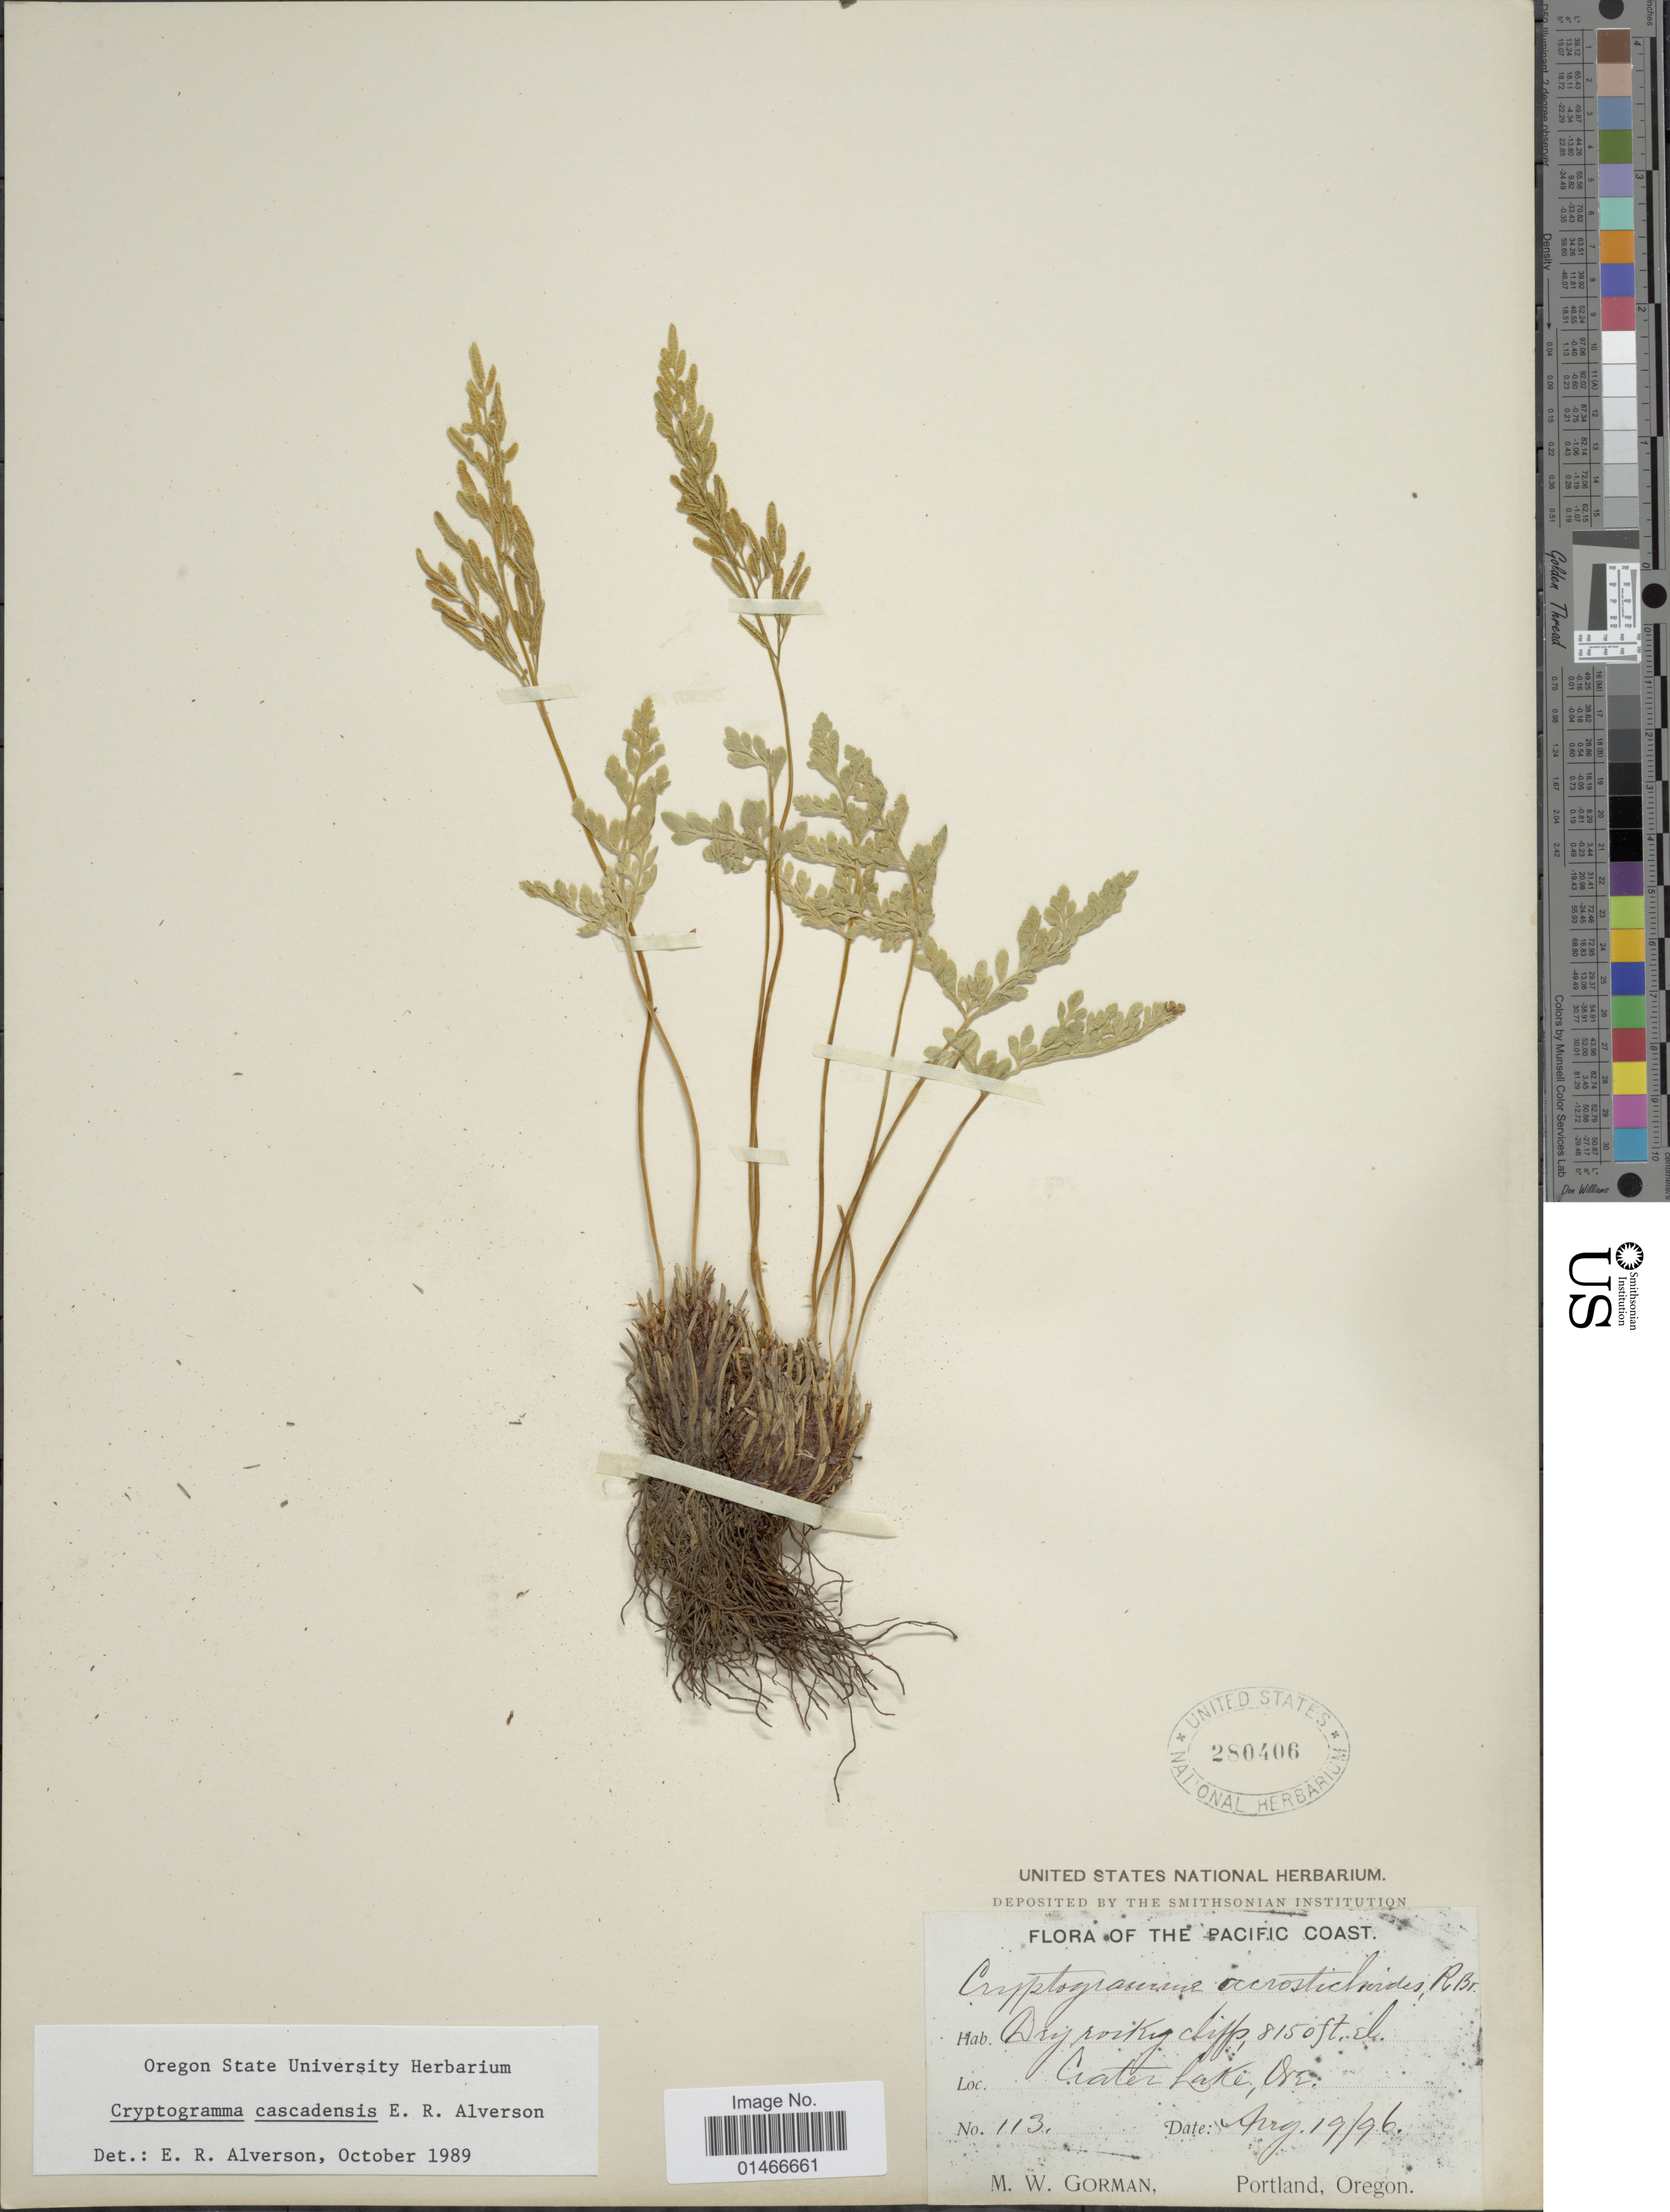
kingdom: Plantae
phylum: Tracheophyta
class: Polypodiopsida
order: Polypodiales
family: Pteridaceae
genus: Cryptogramma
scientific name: Cryptogramma cascadensis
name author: Alverson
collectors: M. W. Gorman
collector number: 113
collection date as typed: Transcribed d/m/y: 19/8/96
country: United States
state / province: Oregon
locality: The Pacific Coast. Crater Lake.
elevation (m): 2484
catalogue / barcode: US 280406